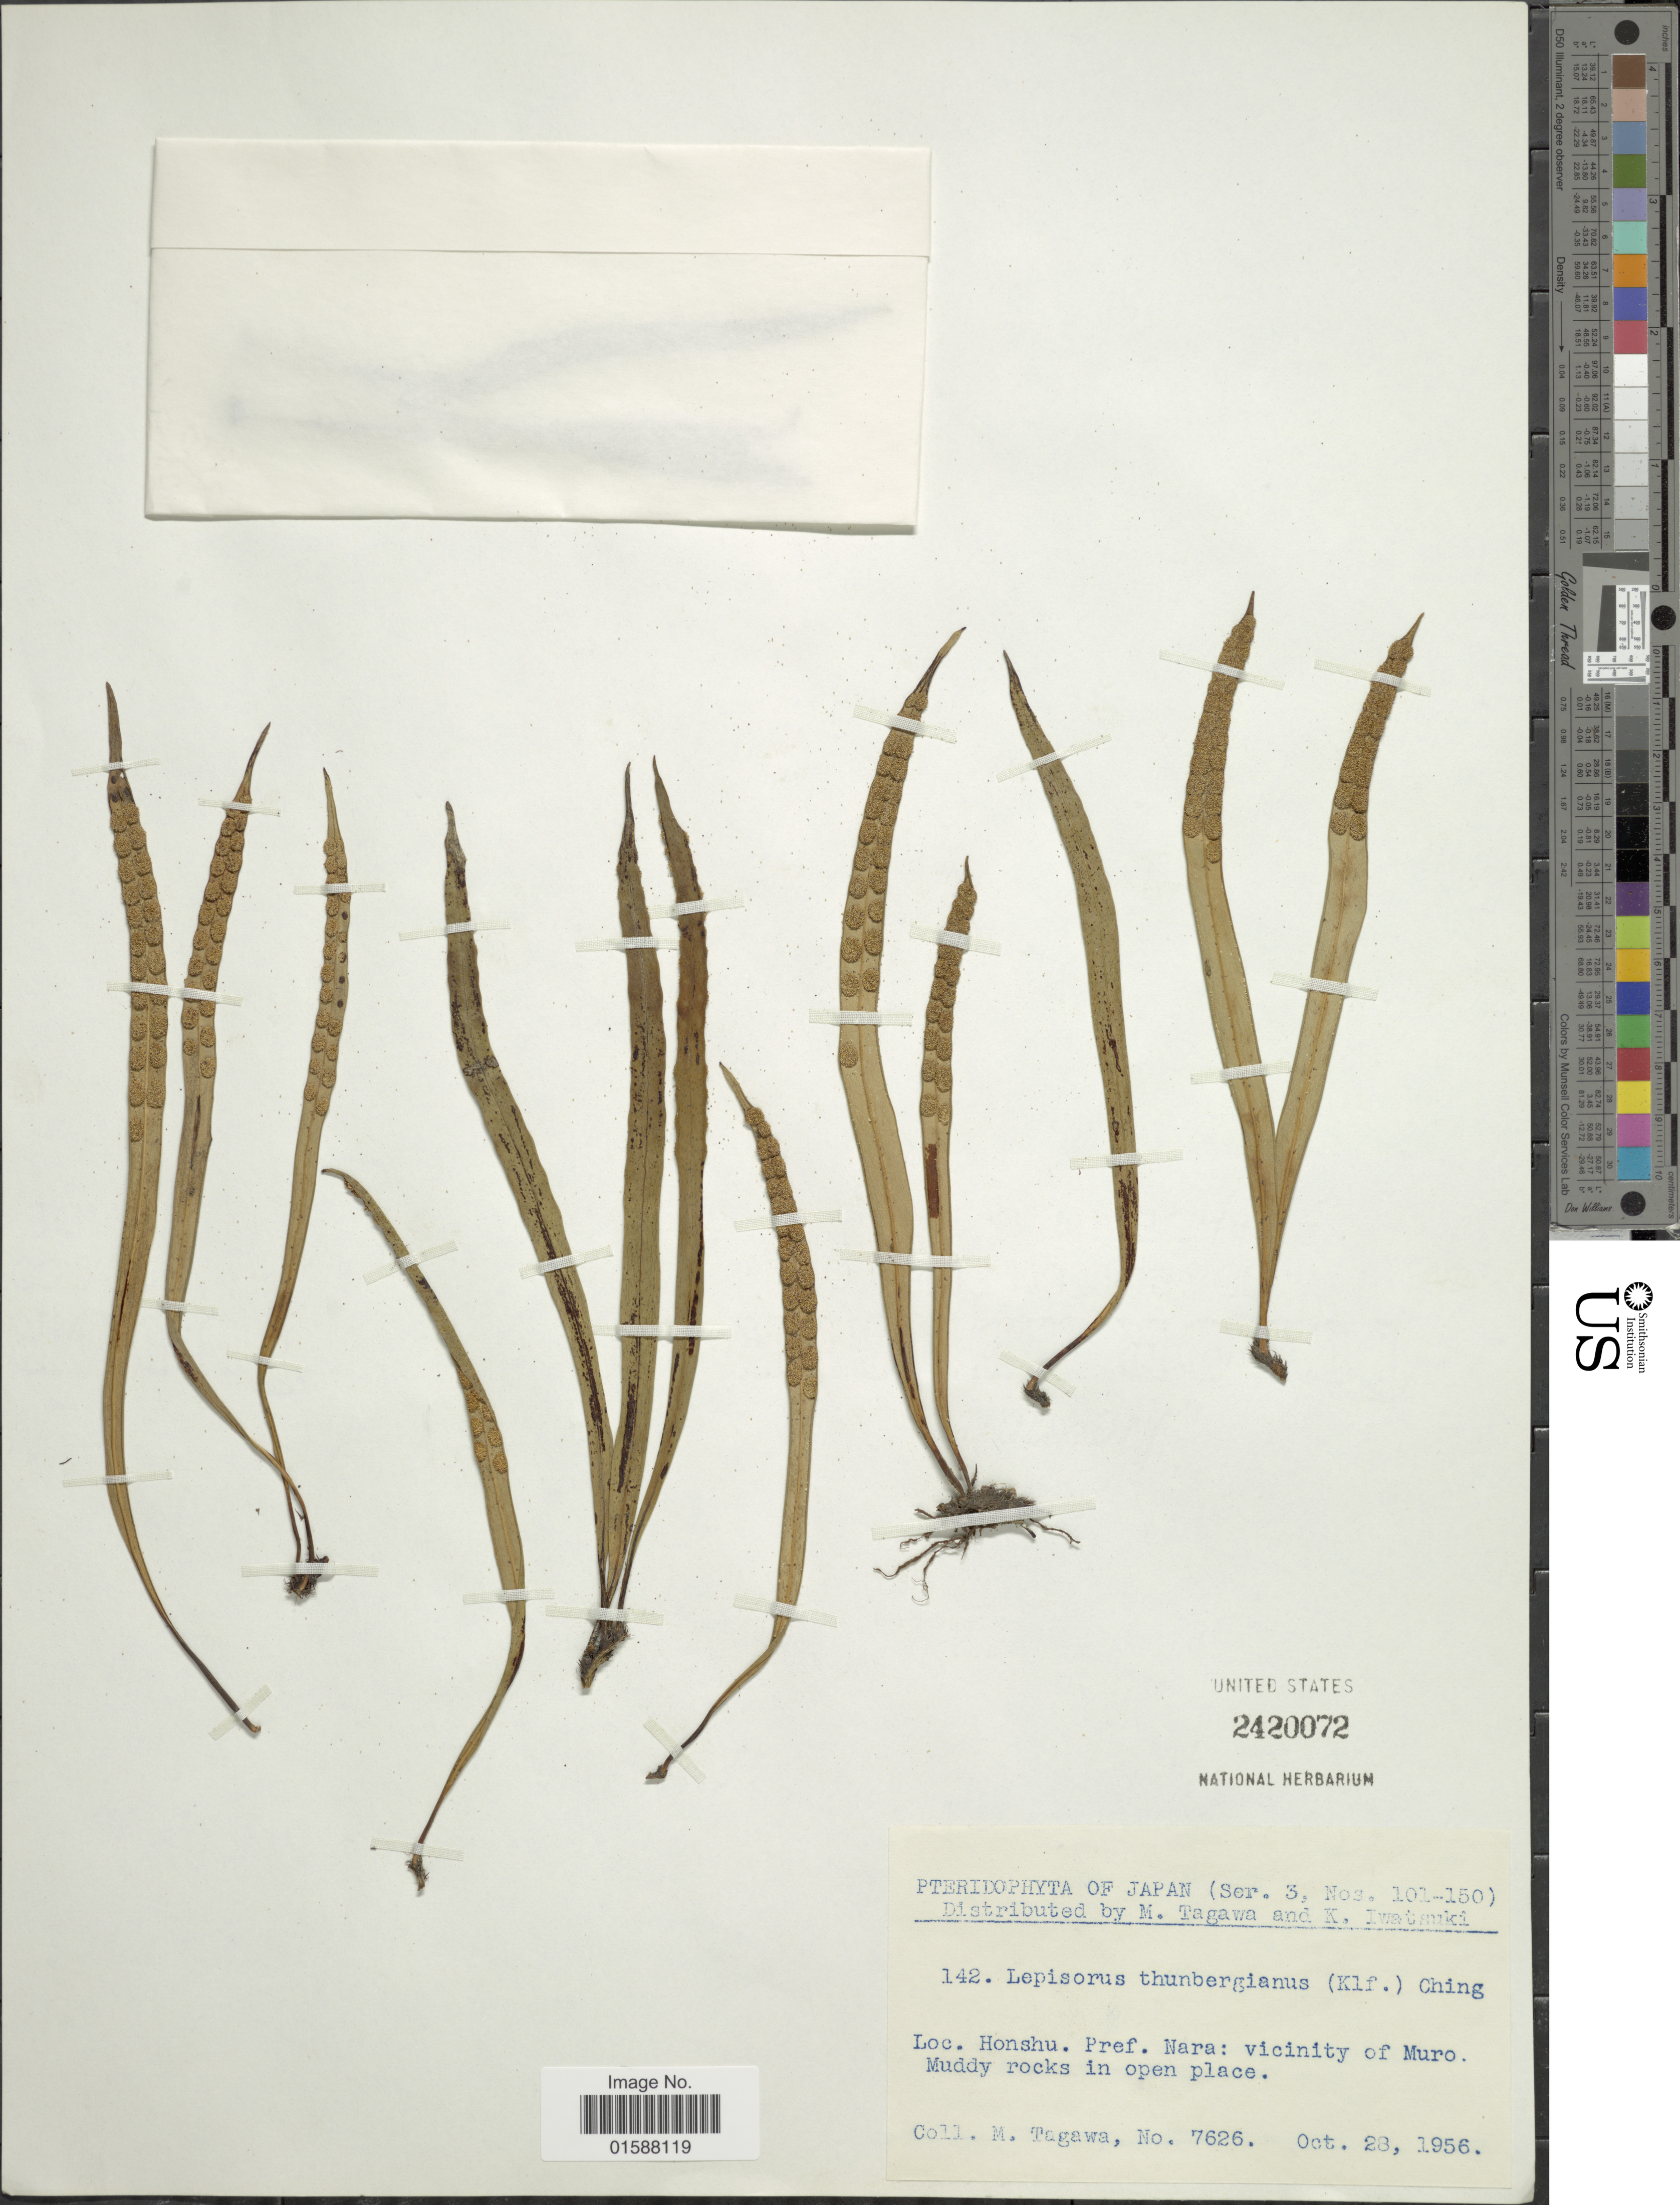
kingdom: Plantae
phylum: Tracheophyta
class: Polypodiopsida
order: Polypodiales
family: Polypodiaceae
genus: Lepisorus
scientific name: Lepisorus thunbergianus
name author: (Kaulf.) Ching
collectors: M. Tagawa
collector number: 7626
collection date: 1956-10-29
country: Japan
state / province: Nara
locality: Honshu: vicinity of Moro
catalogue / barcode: US 2420072